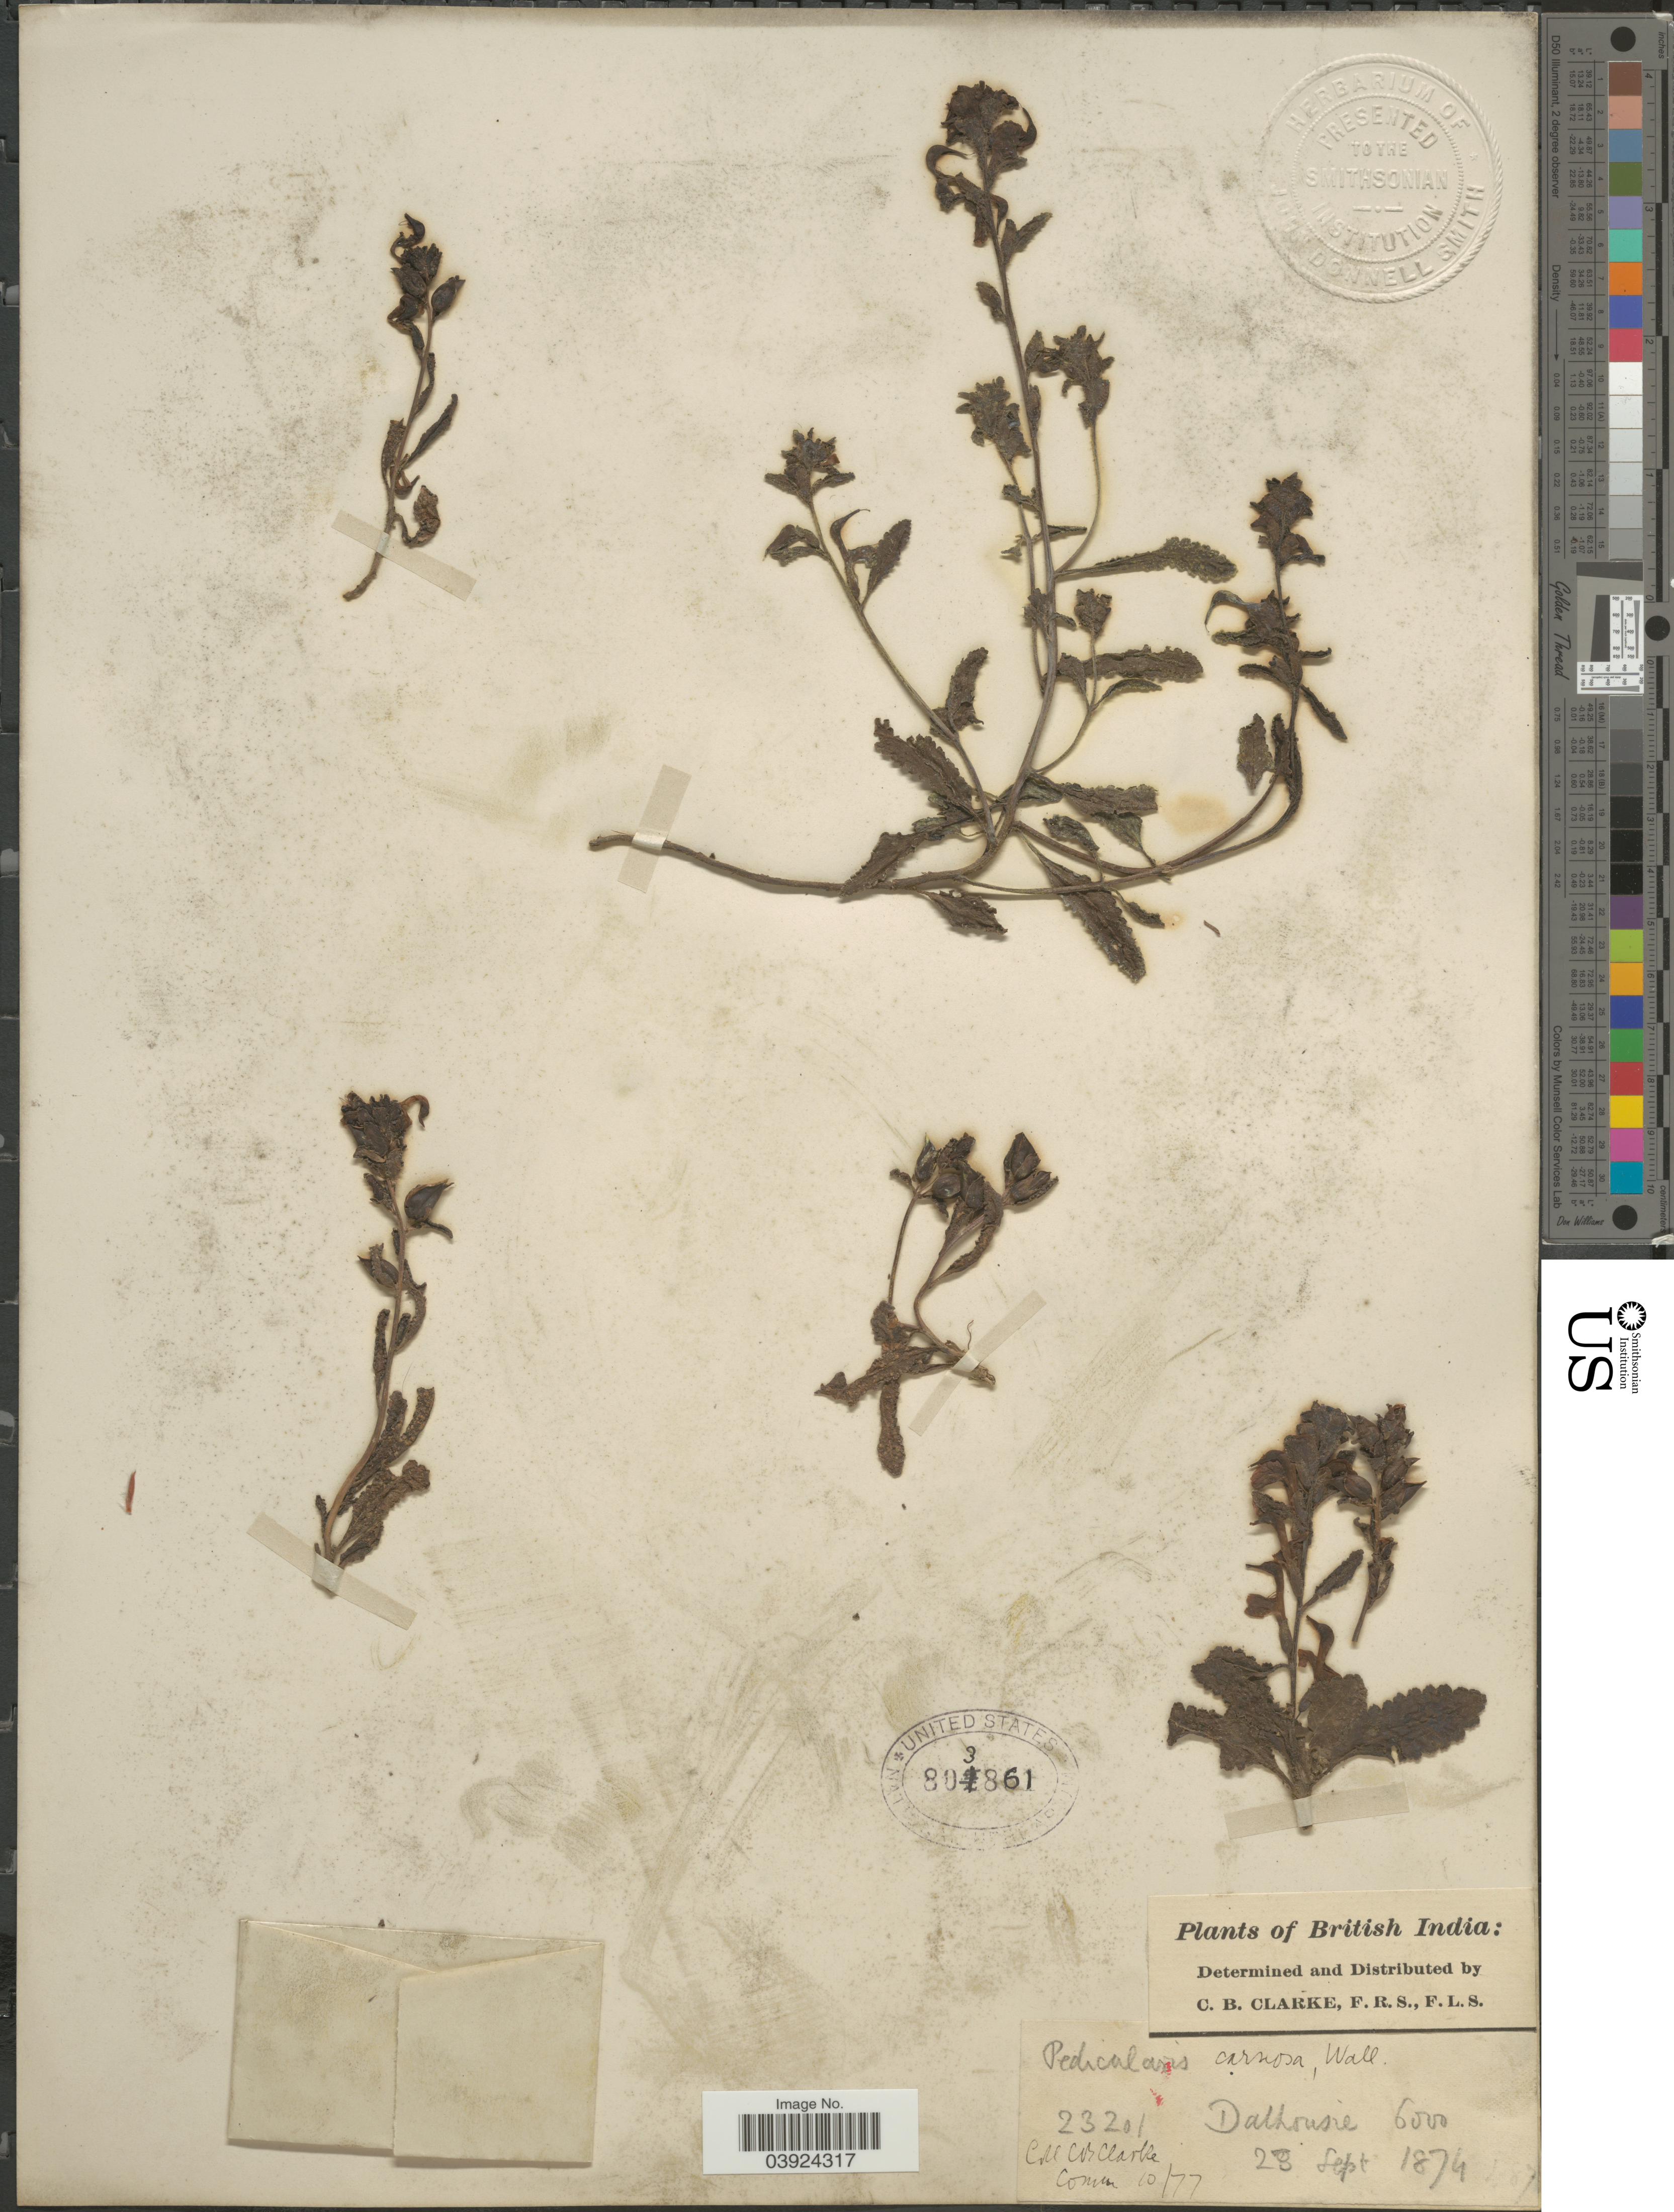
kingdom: Plantae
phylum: Tracheophyta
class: Magnoliopsida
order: Lamiales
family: Orobanchaceae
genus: Pedicularis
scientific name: Pedicularis carnosa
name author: Wall.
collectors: C. B. Clarke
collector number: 23201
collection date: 1874-09-28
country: India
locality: British India. Dalhousie.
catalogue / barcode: US 803861